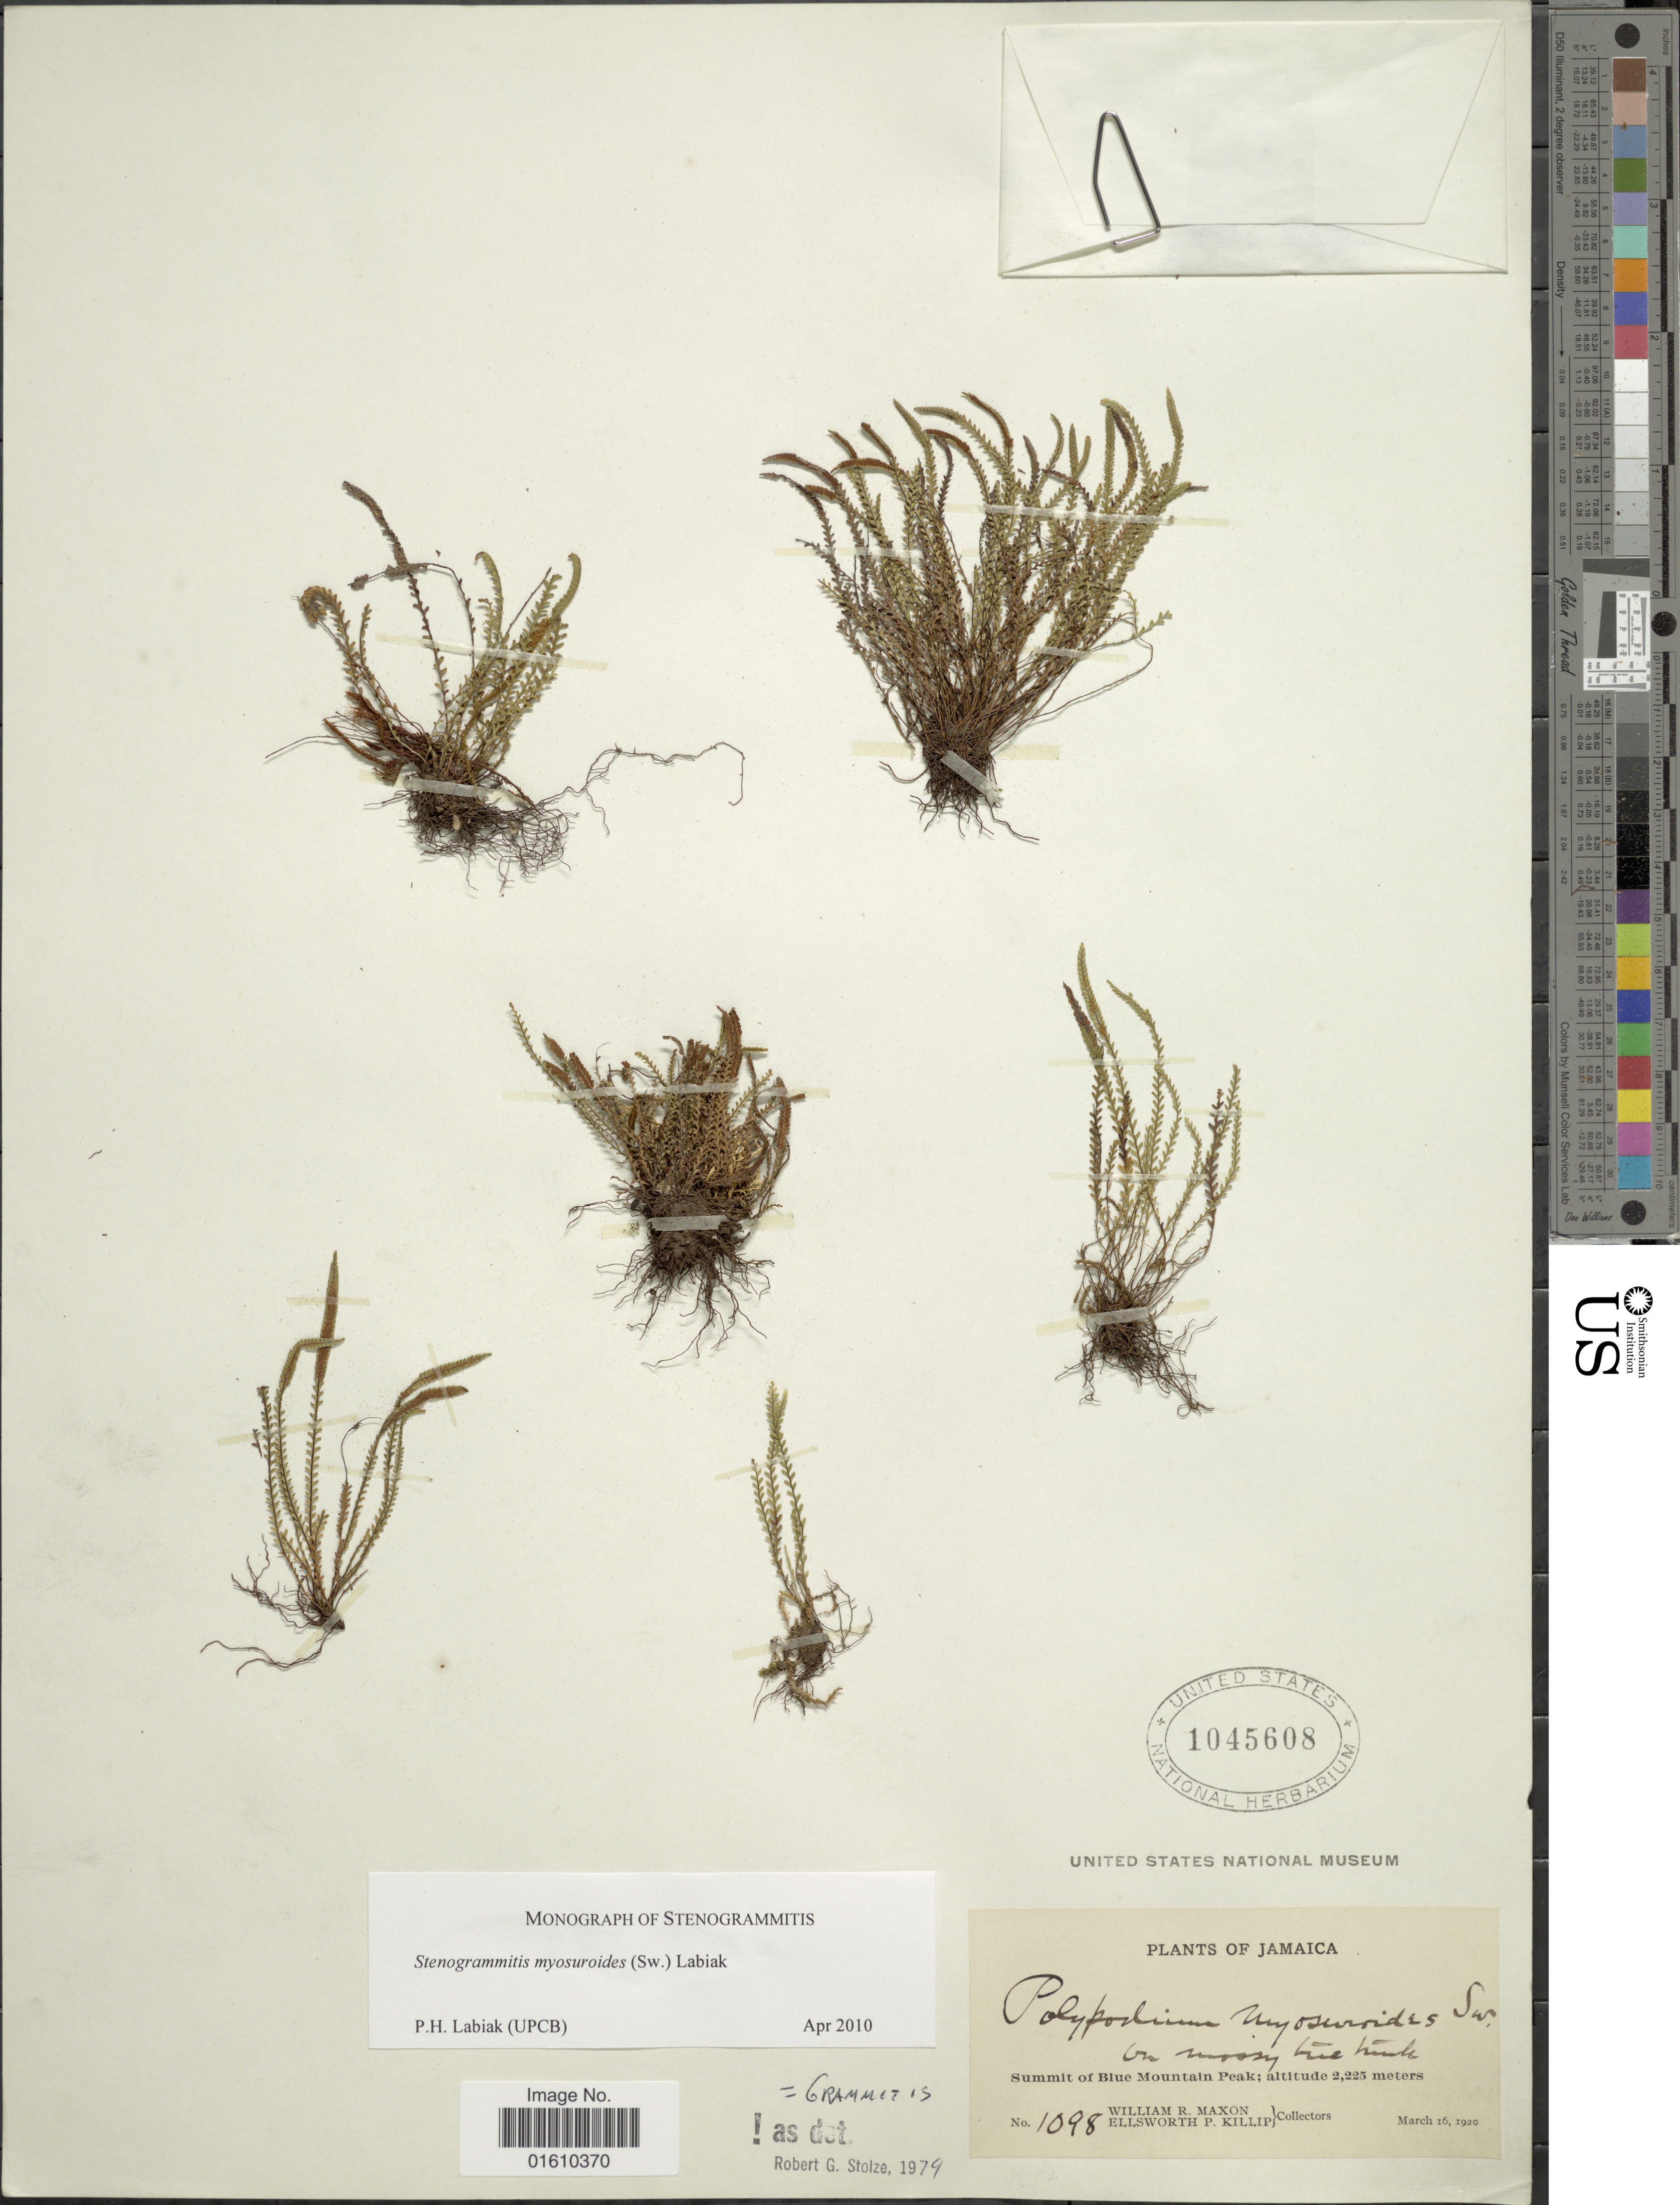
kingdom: Plantae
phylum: Tracheophyta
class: Polypodiopsida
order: Polypodiales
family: Polypodiaceae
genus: Stenogrammitis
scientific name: Stenogrammitis myosuroides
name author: (Sw.) Labiak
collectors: W. R. Maxon & E. P. Killip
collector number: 1098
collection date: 1920-03-16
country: Jamaica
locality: Summit of Blue Mountain Peak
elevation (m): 2225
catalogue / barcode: US 1045608